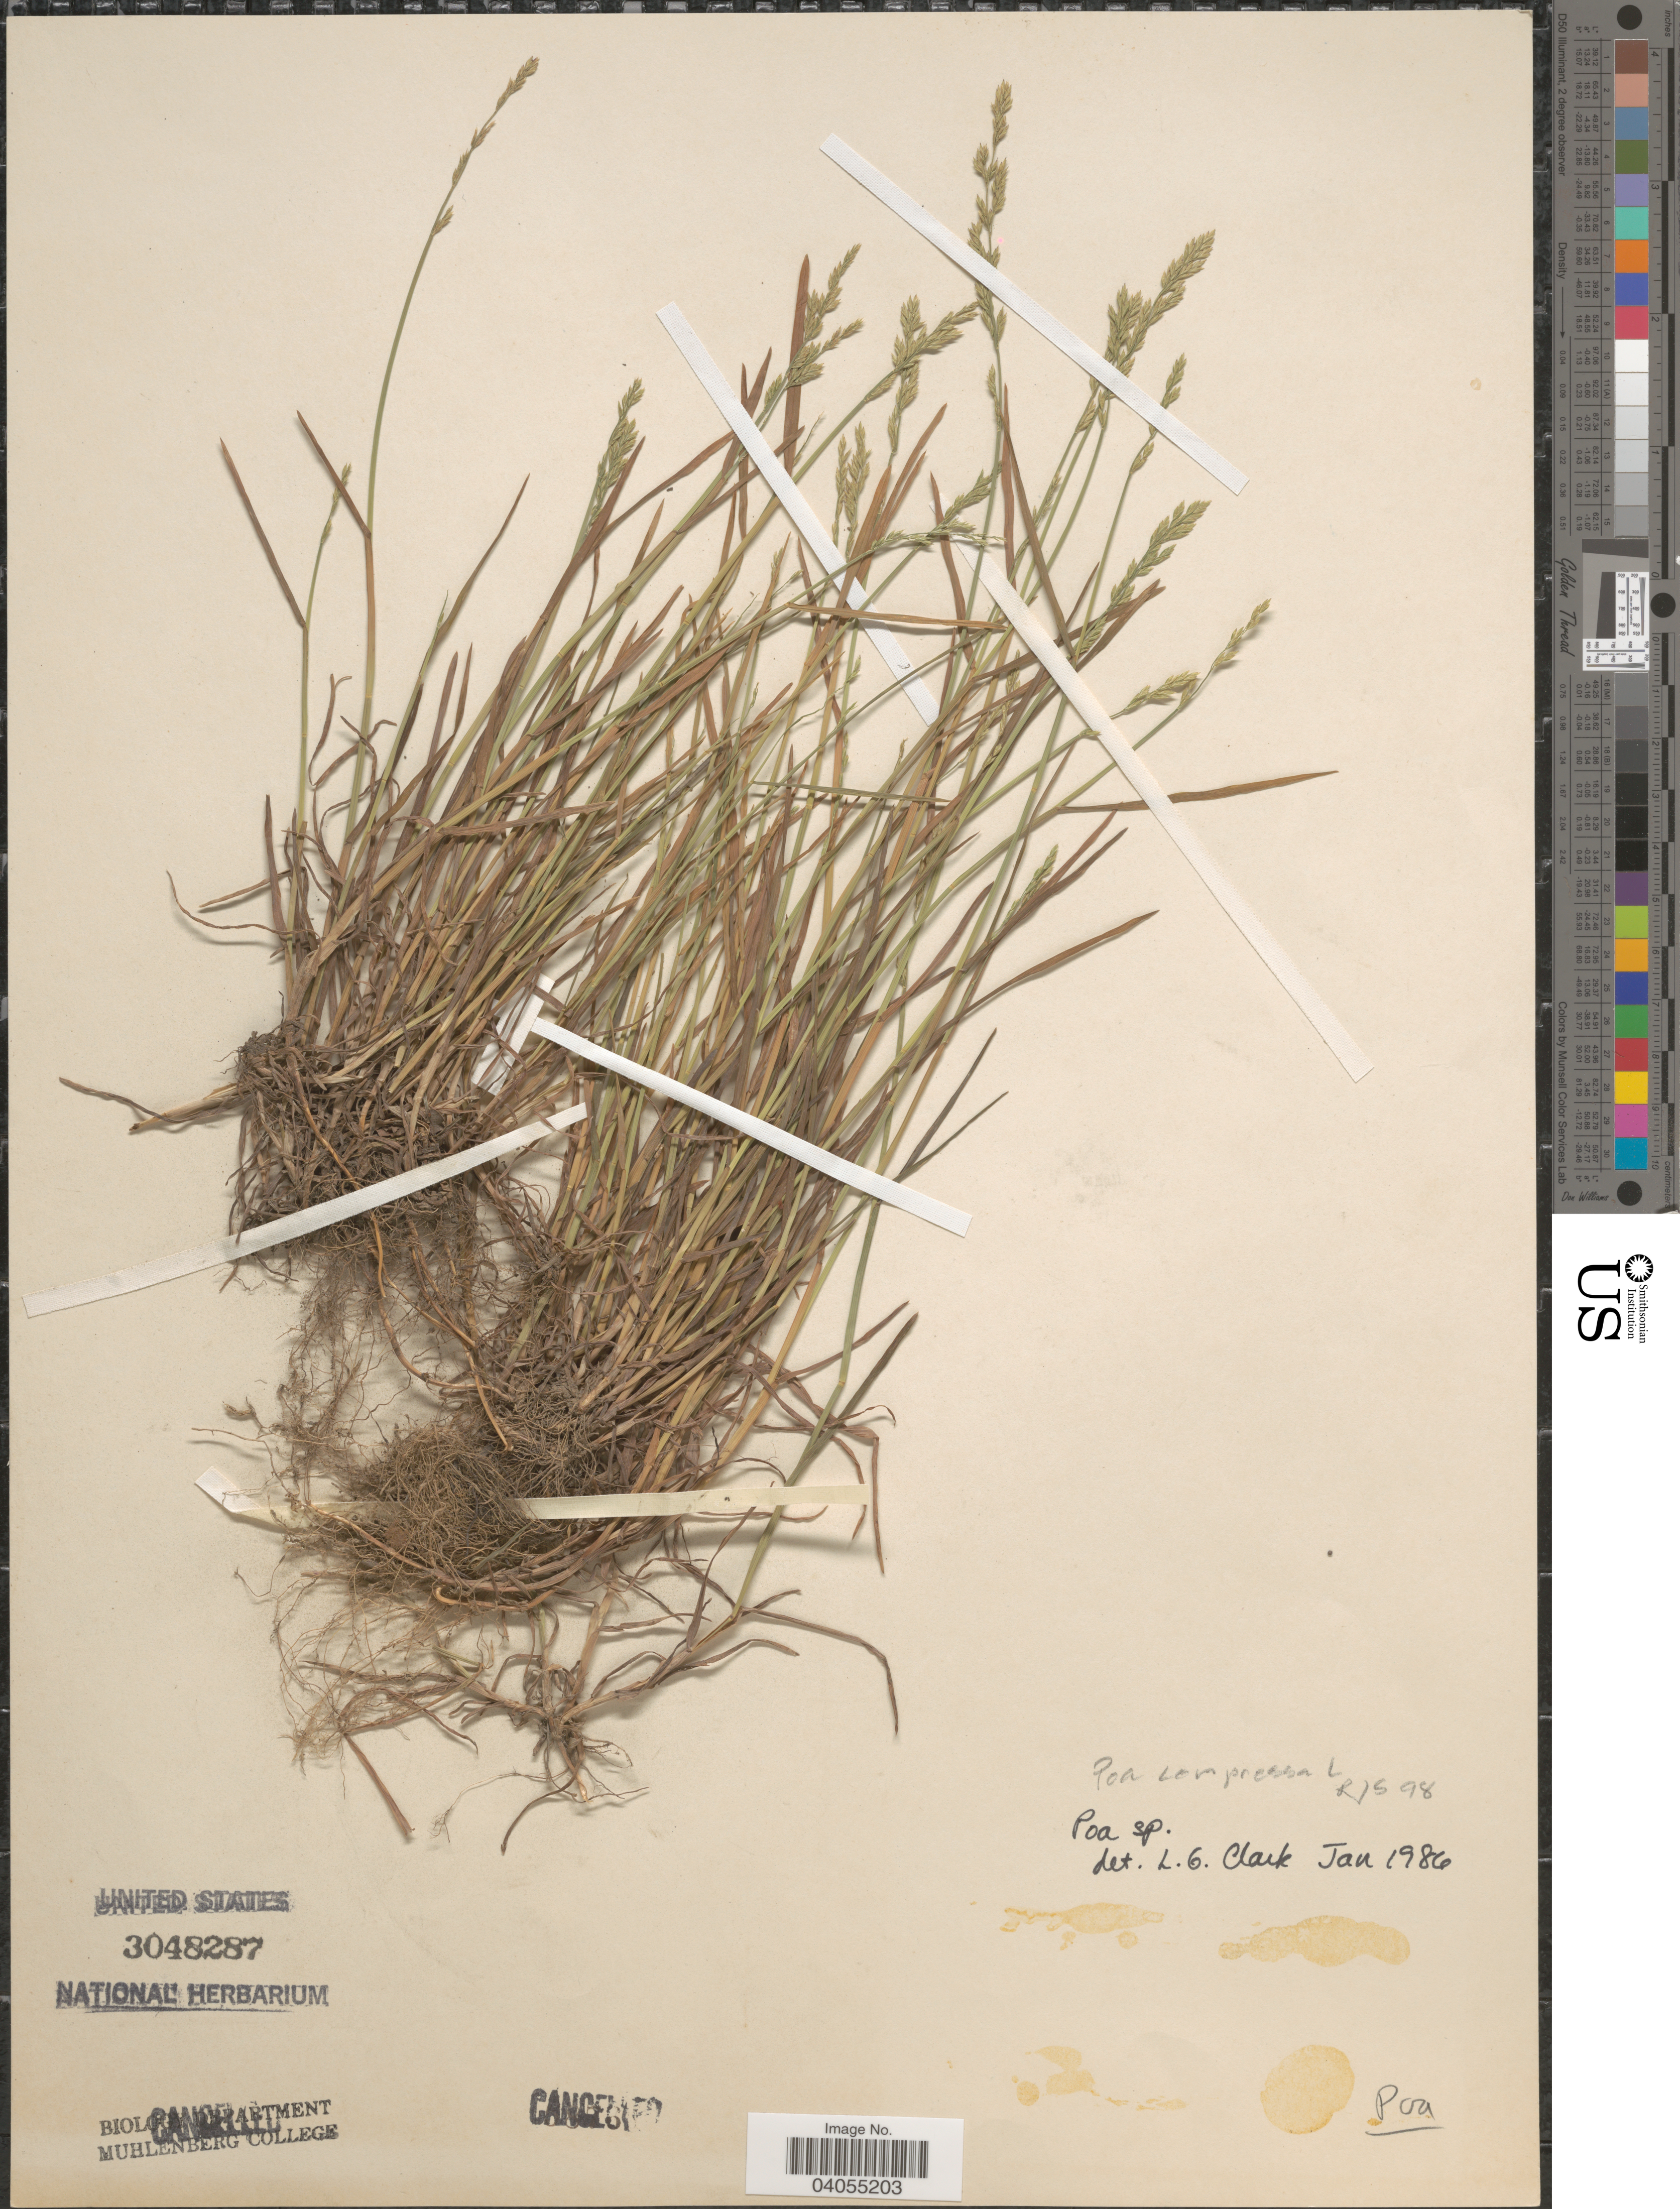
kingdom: Plantae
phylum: Tracheophyta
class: Liliopsida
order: Poales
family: Poaceae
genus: Poa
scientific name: Poa compressa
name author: L.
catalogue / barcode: US 3048287